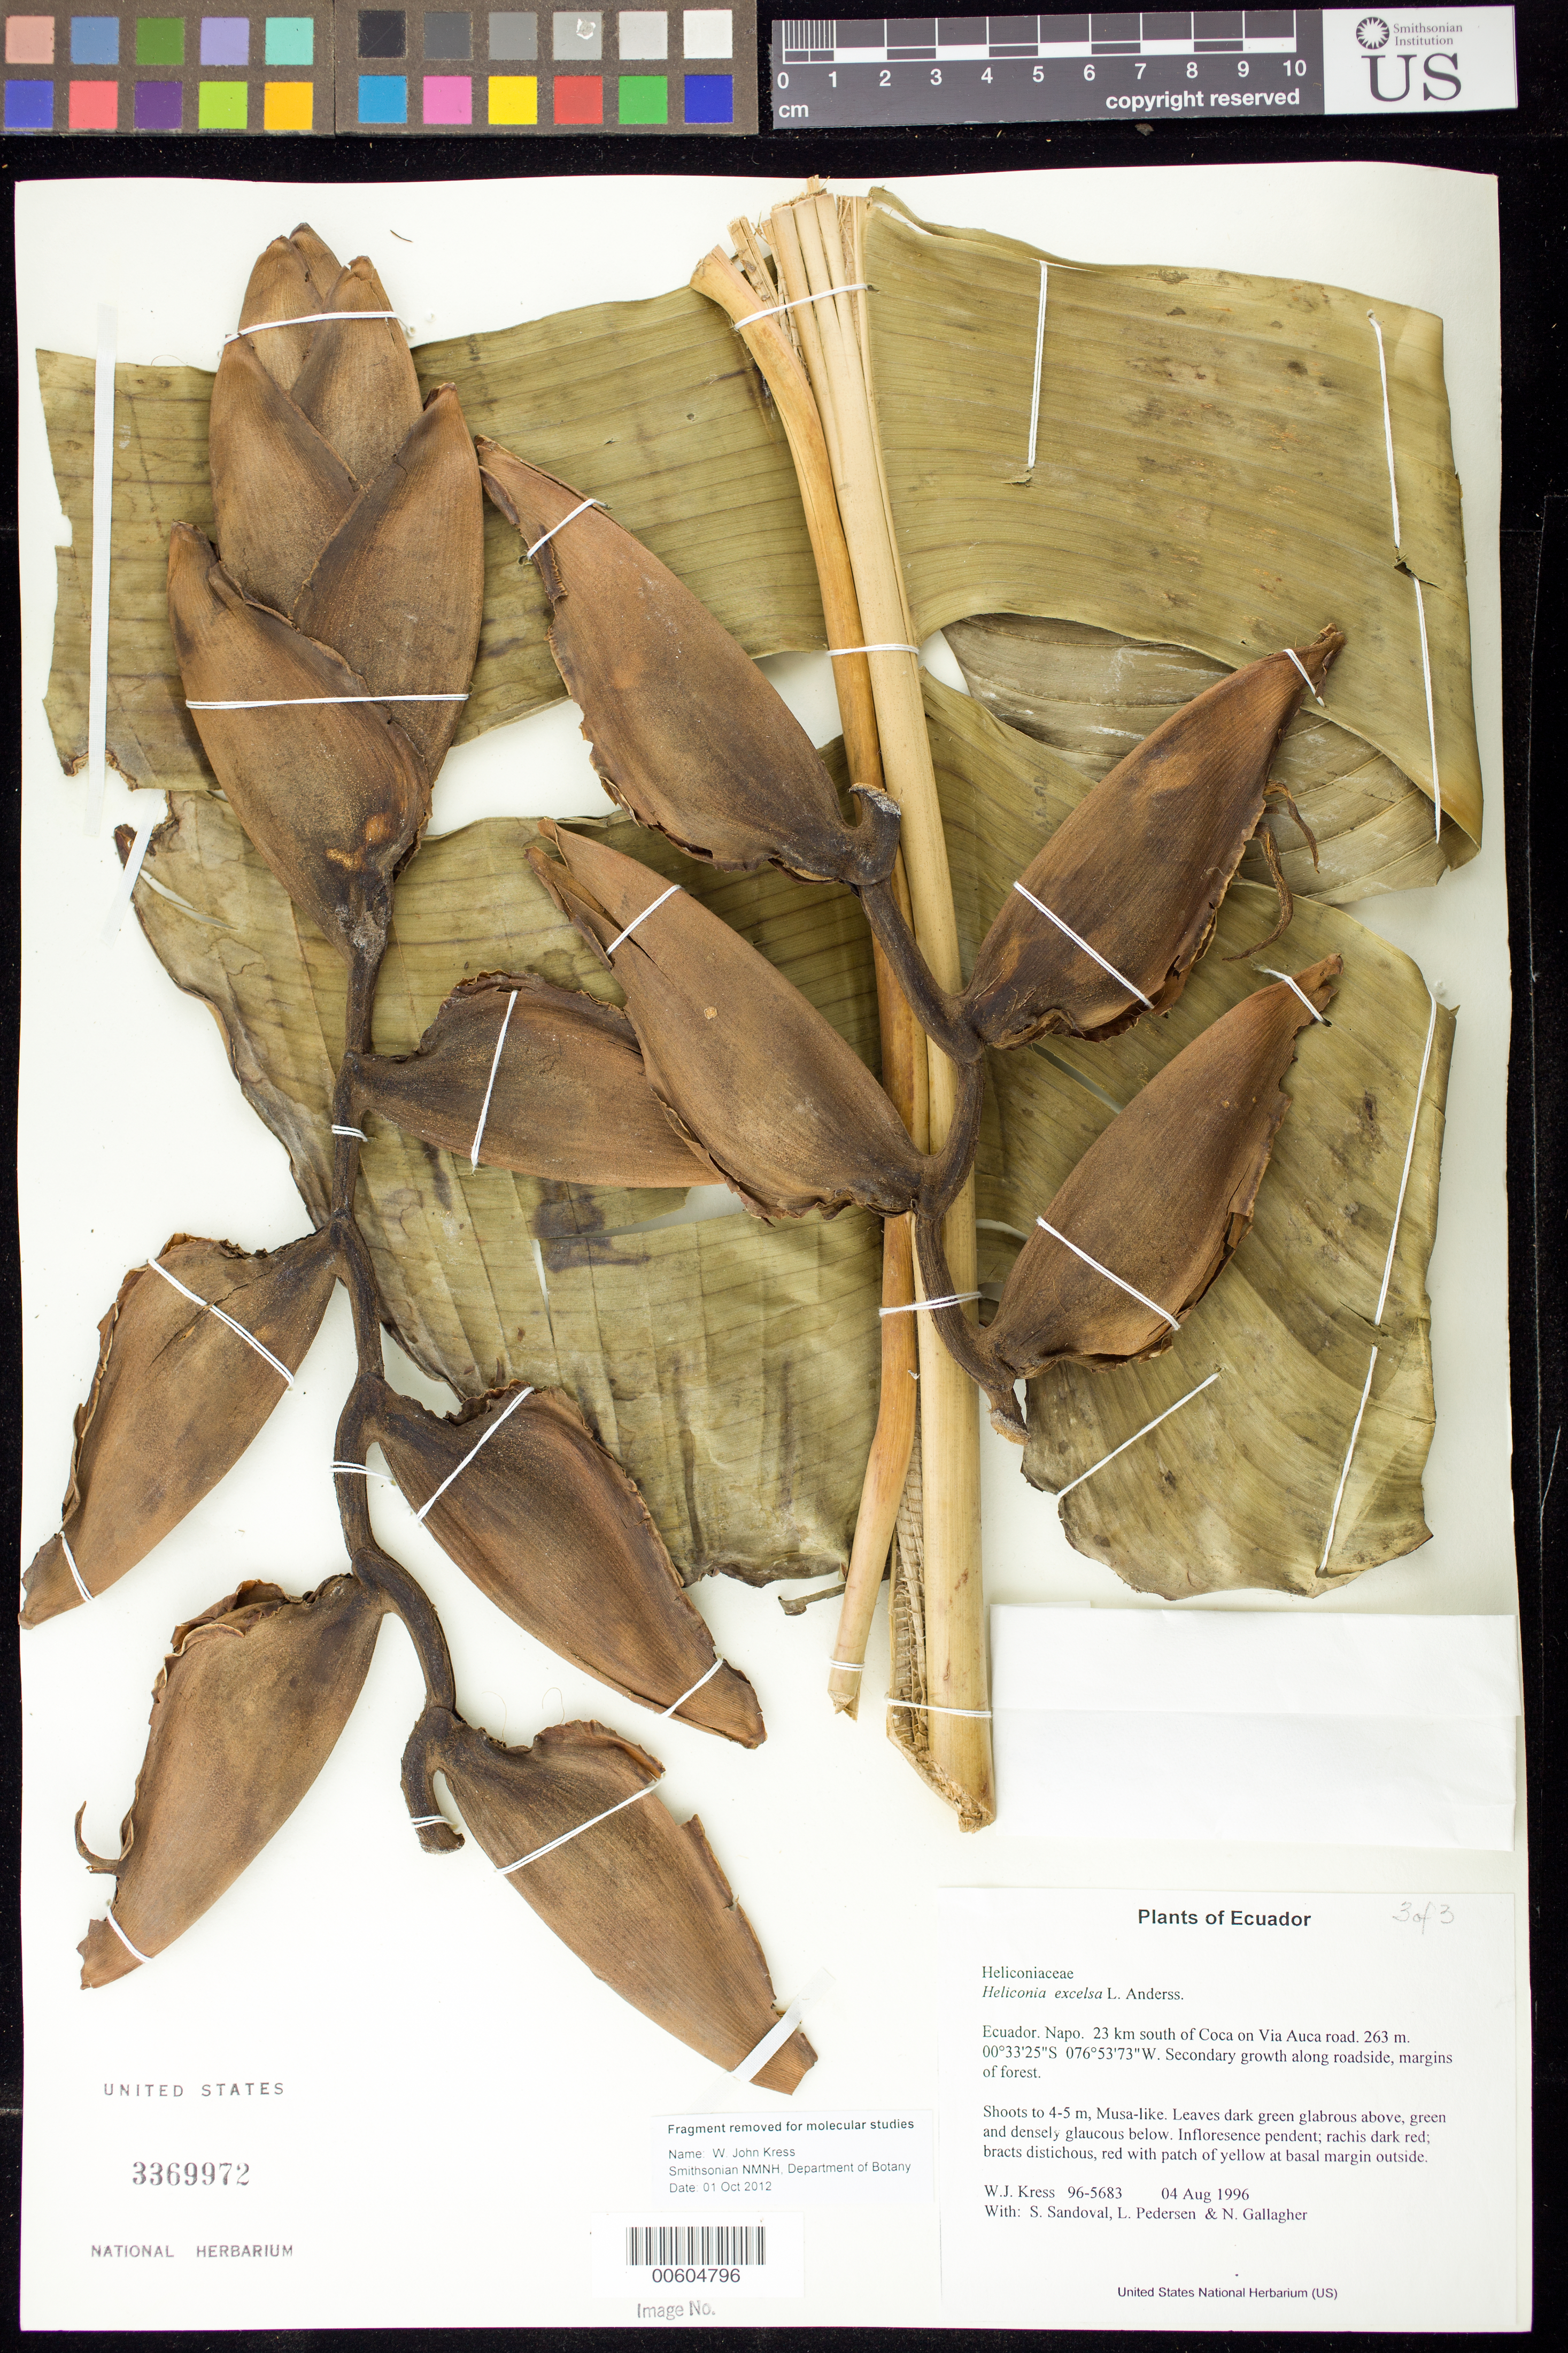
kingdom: Plantae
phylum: Tracheophyta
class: Liliopsida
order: Zingiberales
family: Heliconiaceae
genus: Heliconia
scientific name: Heliconia excelsa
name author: L. Andersson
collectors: W. J. Kress, S. Sandoval, L. Pedersen & N. L. Gallagher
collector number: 96-5683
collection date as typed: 04 Aug 1996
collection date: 1996-08-04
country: Ecuador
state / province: Napo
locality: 23 km south of Coca on Via Auca road.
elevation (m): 263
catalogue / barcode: US 3369972